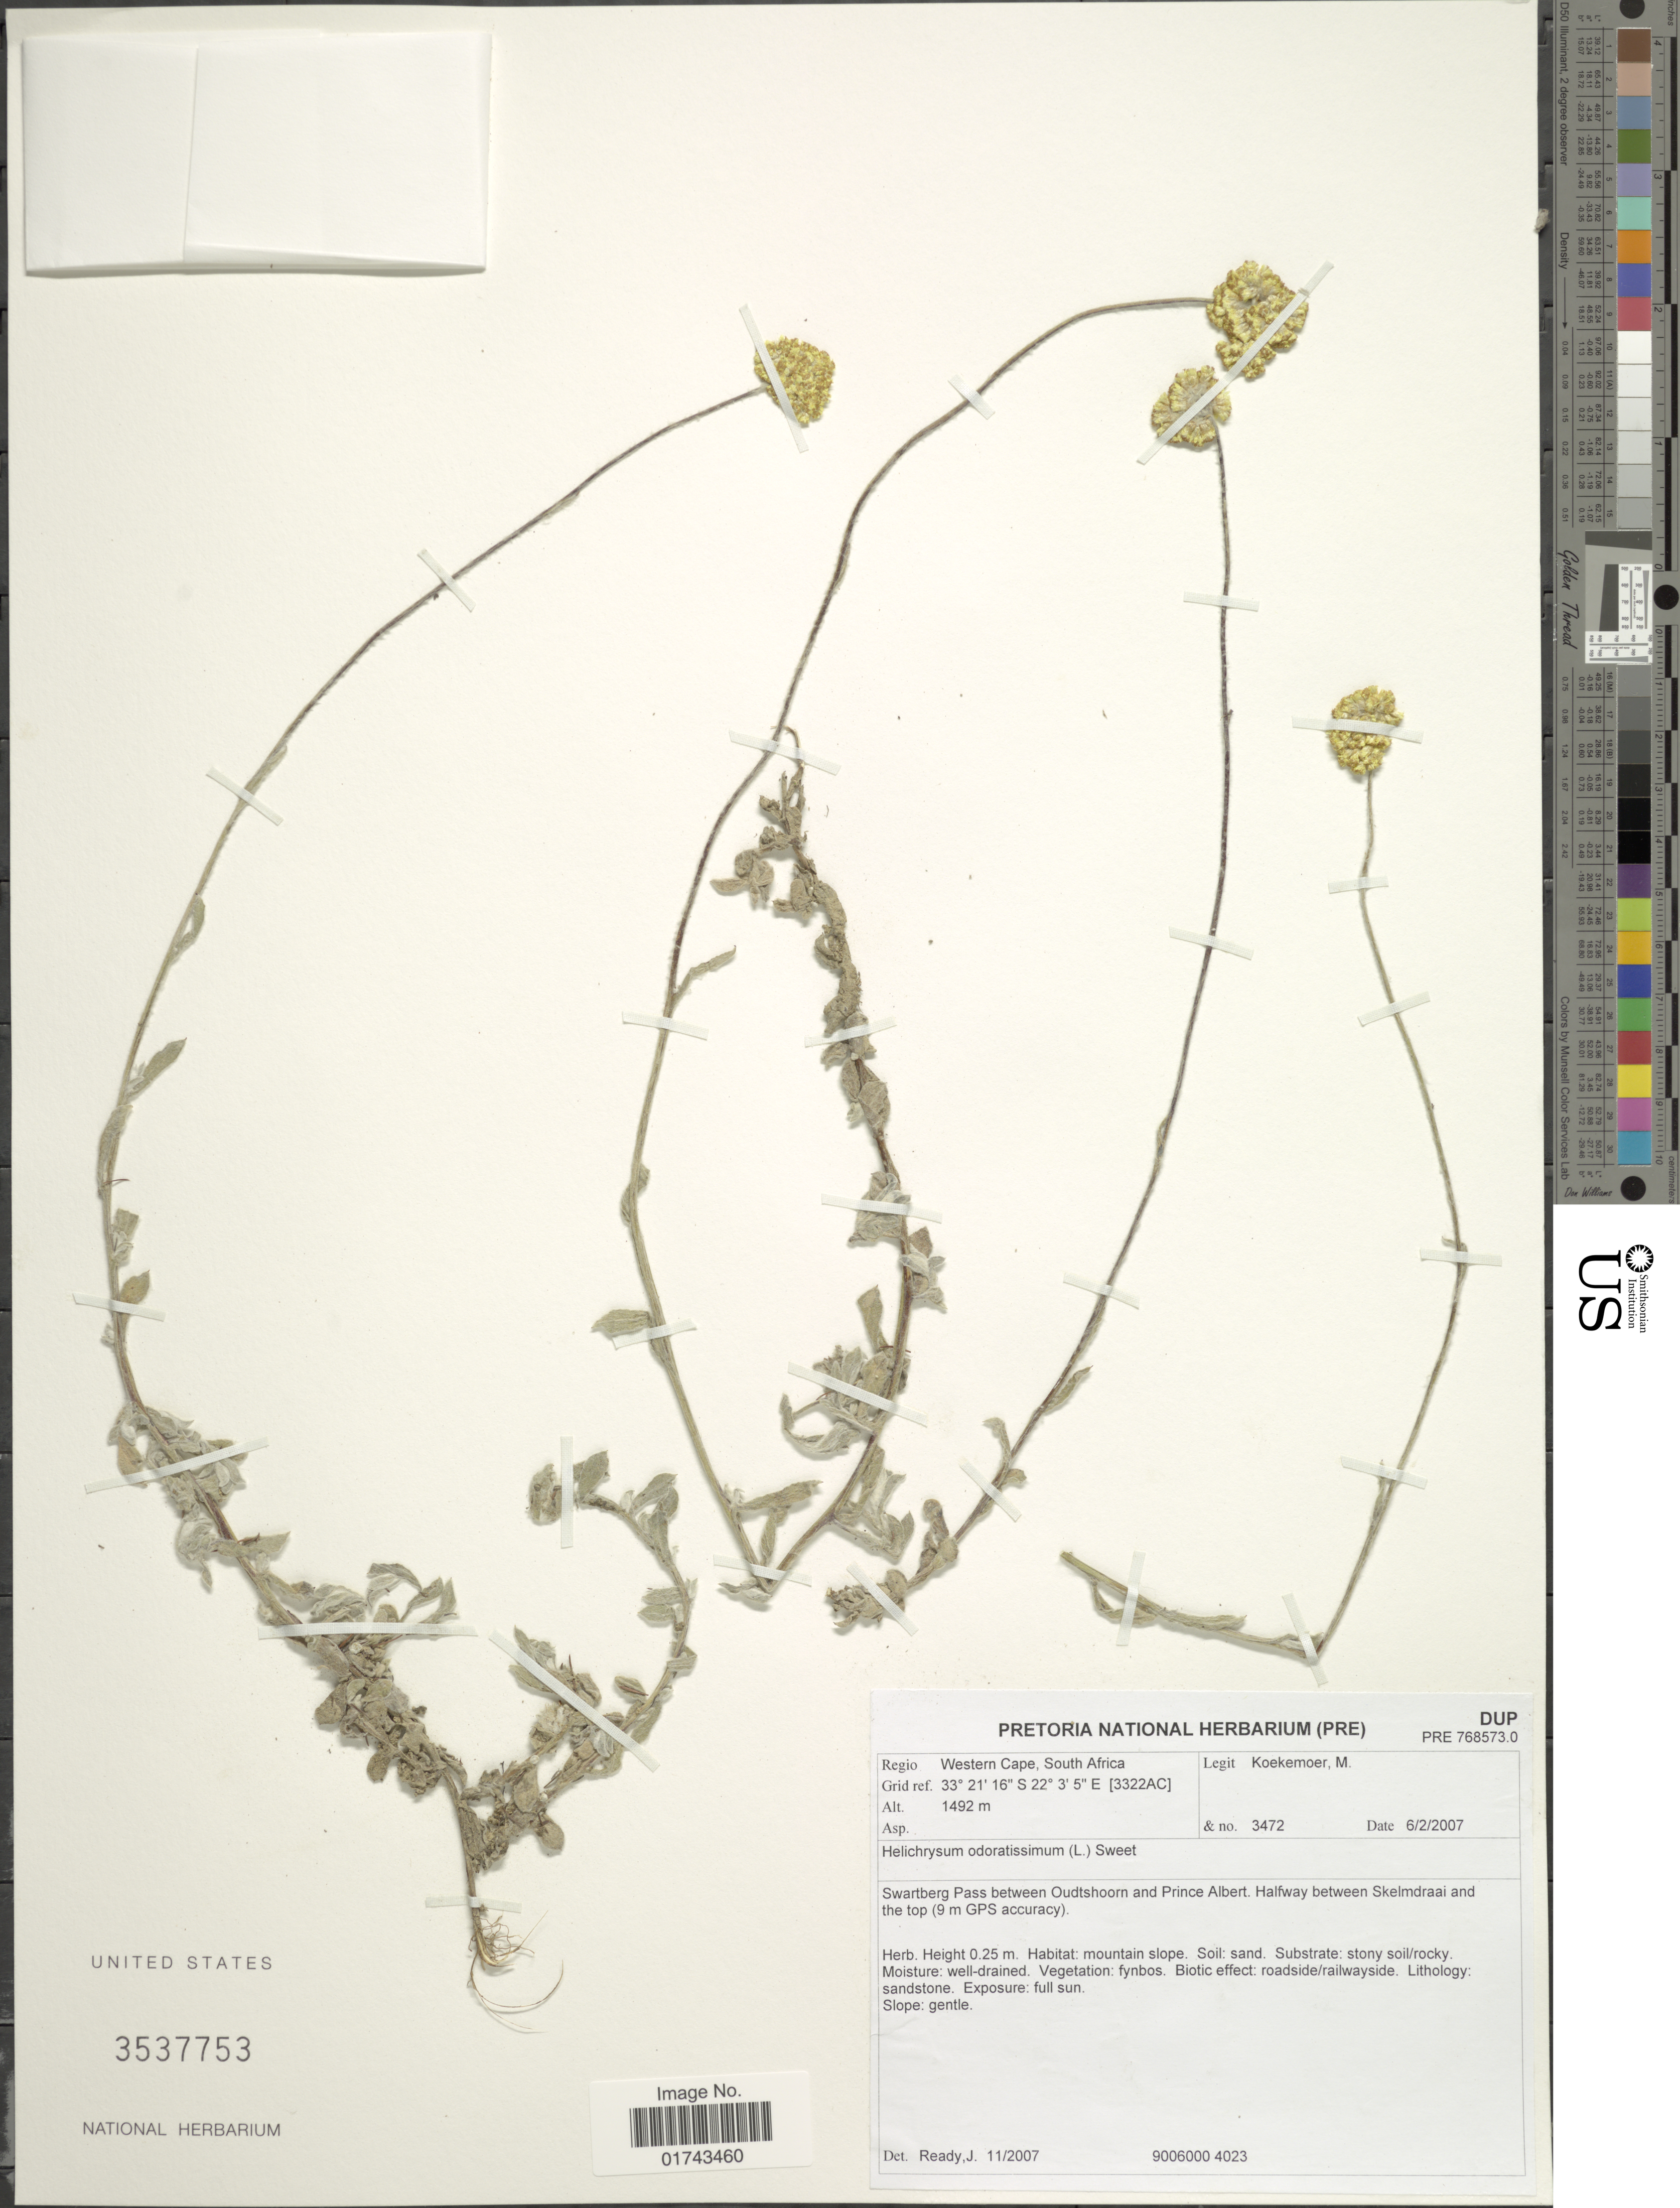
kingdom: Plantae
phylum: Tracheophyta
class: Magnoliopsida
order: Asterales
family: Asteraceae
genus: Helichrysum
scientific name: Helichrysum odoratissimum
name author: (L.) Sweet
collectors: M. Koekemoer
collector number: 3472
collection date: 2007-02-06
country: South Africa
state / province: Western Cape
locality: Regio Western Cape, South Africa, Grid ref. [3322AC], Swartberg Pass between Oudtshoorn and Prince Albert, Halfway between Skeldraai and the top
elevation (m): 1492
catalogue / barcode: US 3537753